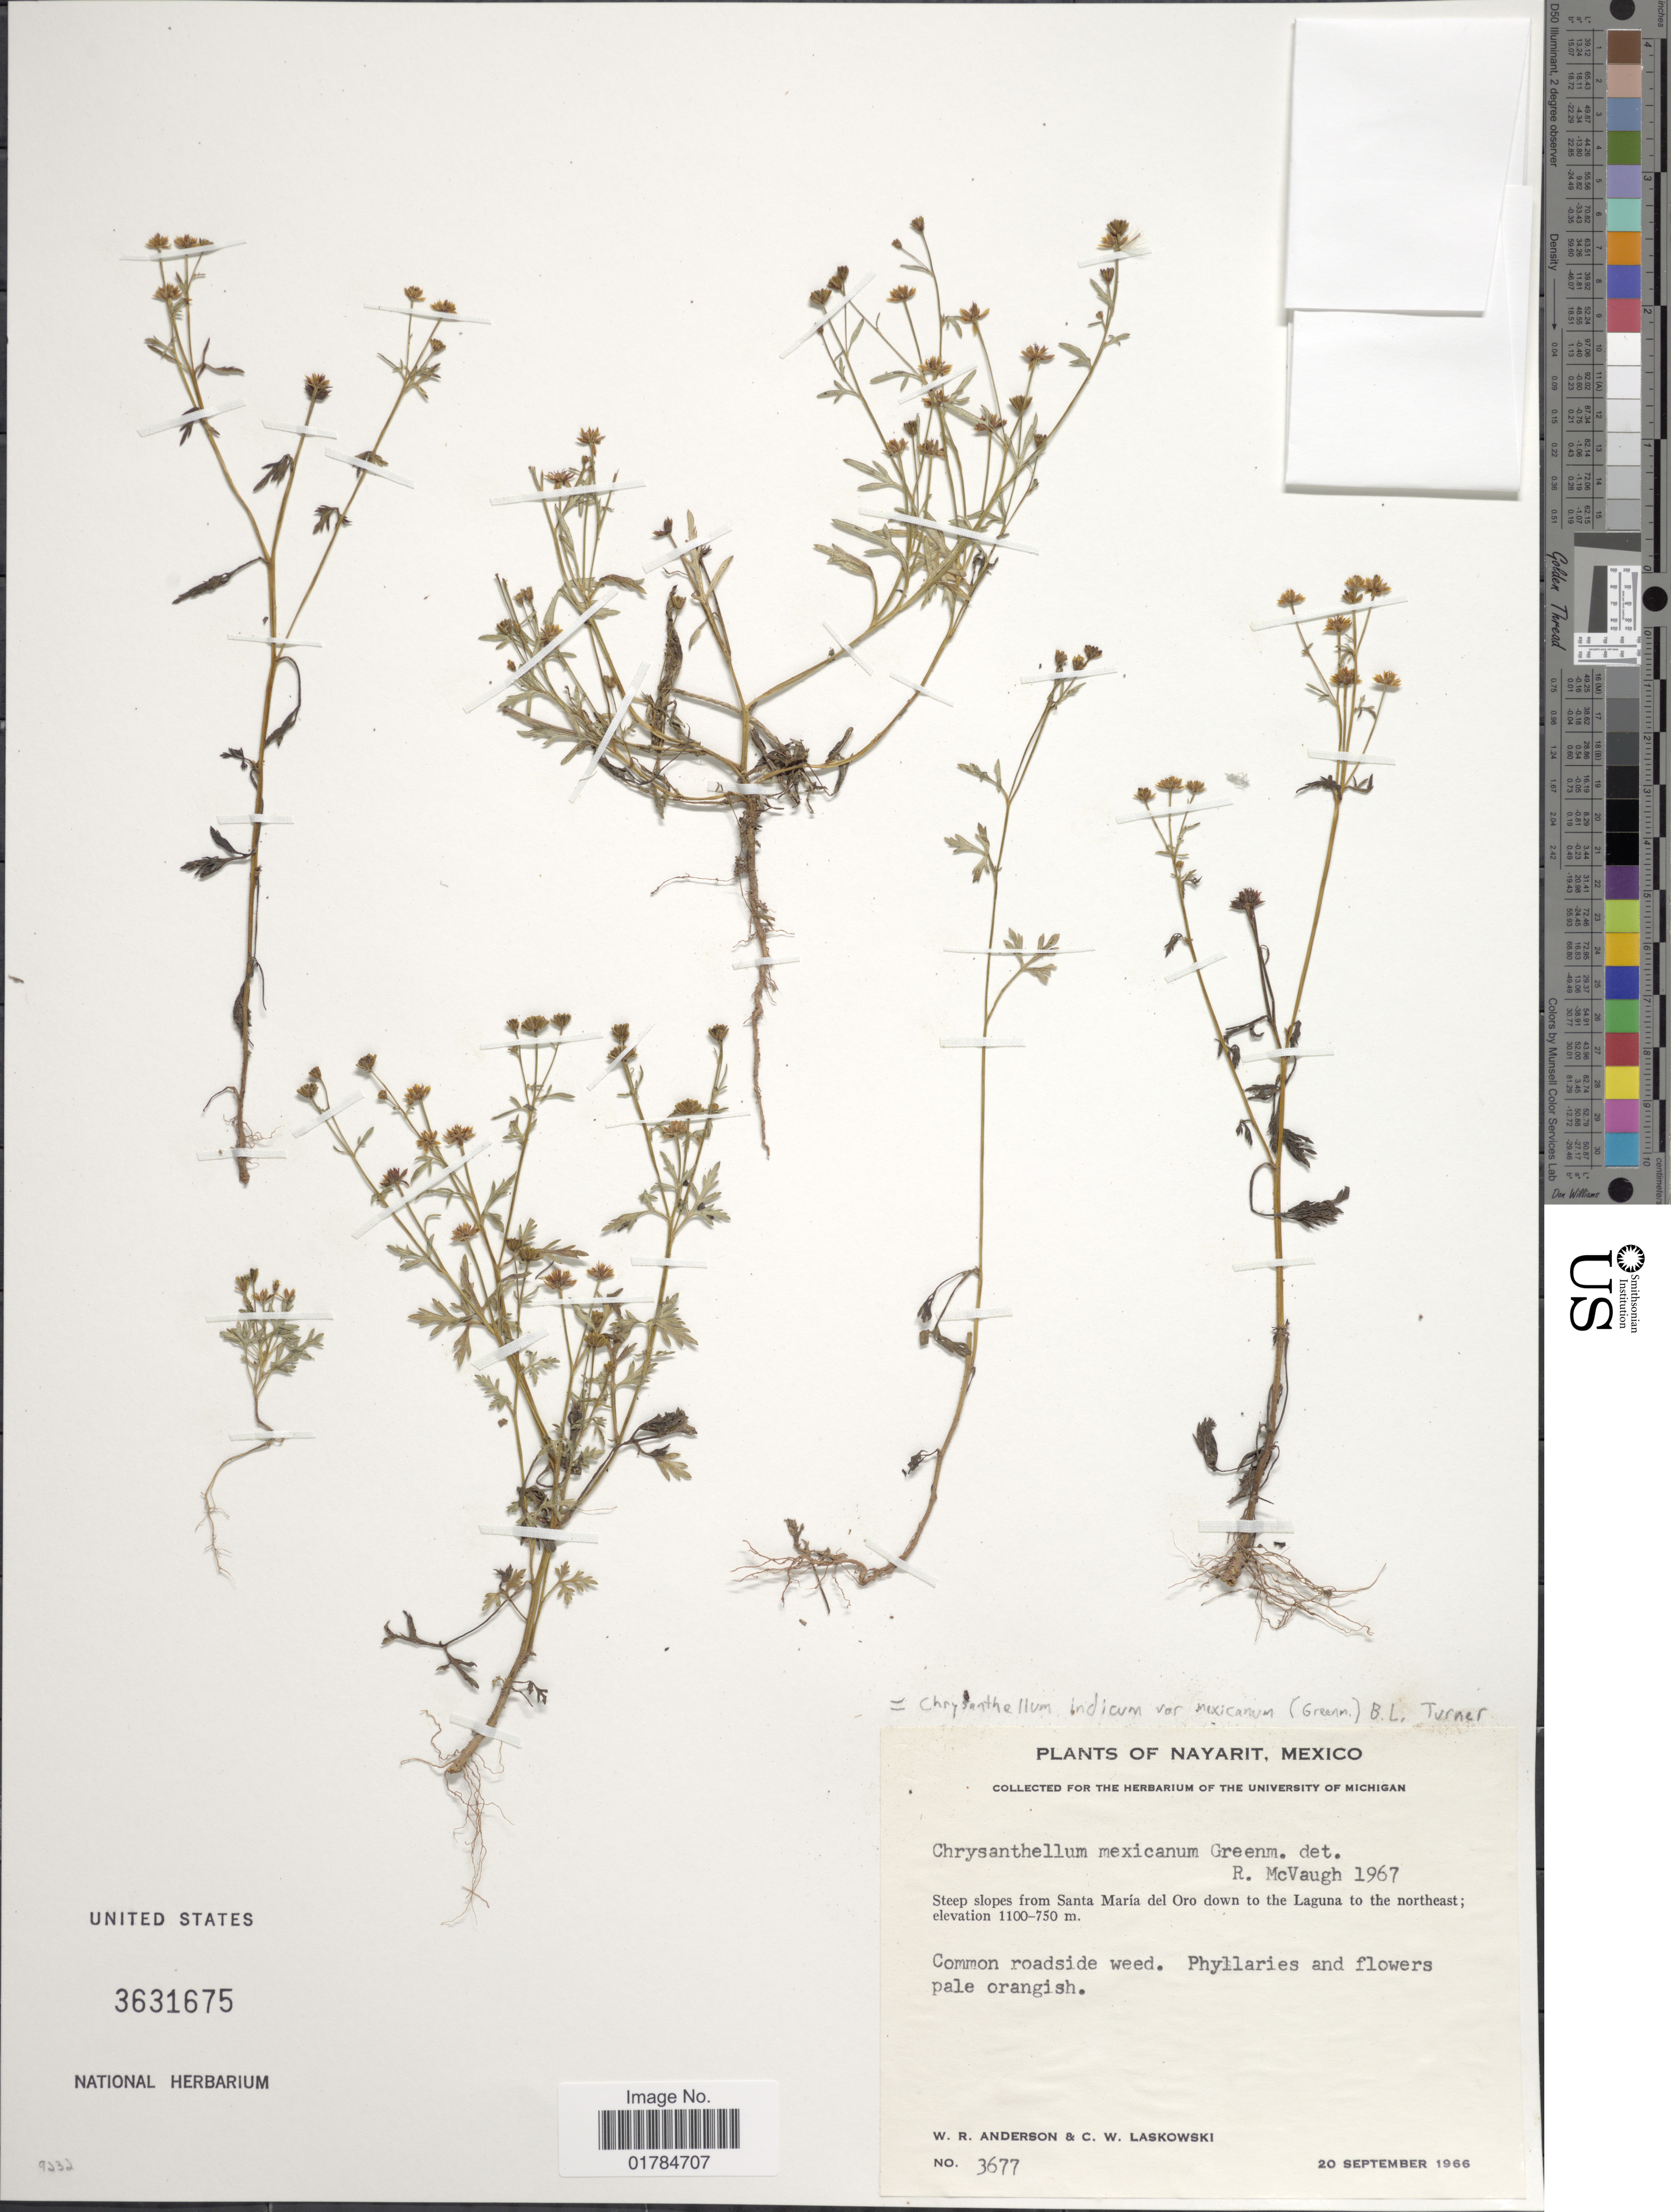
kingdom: Plantae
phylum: Tracheophyta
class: Magnoliopsida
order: Asterales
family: Asteraceae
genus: Chrysanthellum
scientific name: Chrysanthellum indicum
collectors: W. Anderson & C. Laskowski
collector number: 3677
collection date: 1966-09-20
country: Mexico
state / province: Nayarit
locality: Steep slopes from Santa Maria del Oro down to the Laguna to the northeast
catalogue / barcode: US 3631675